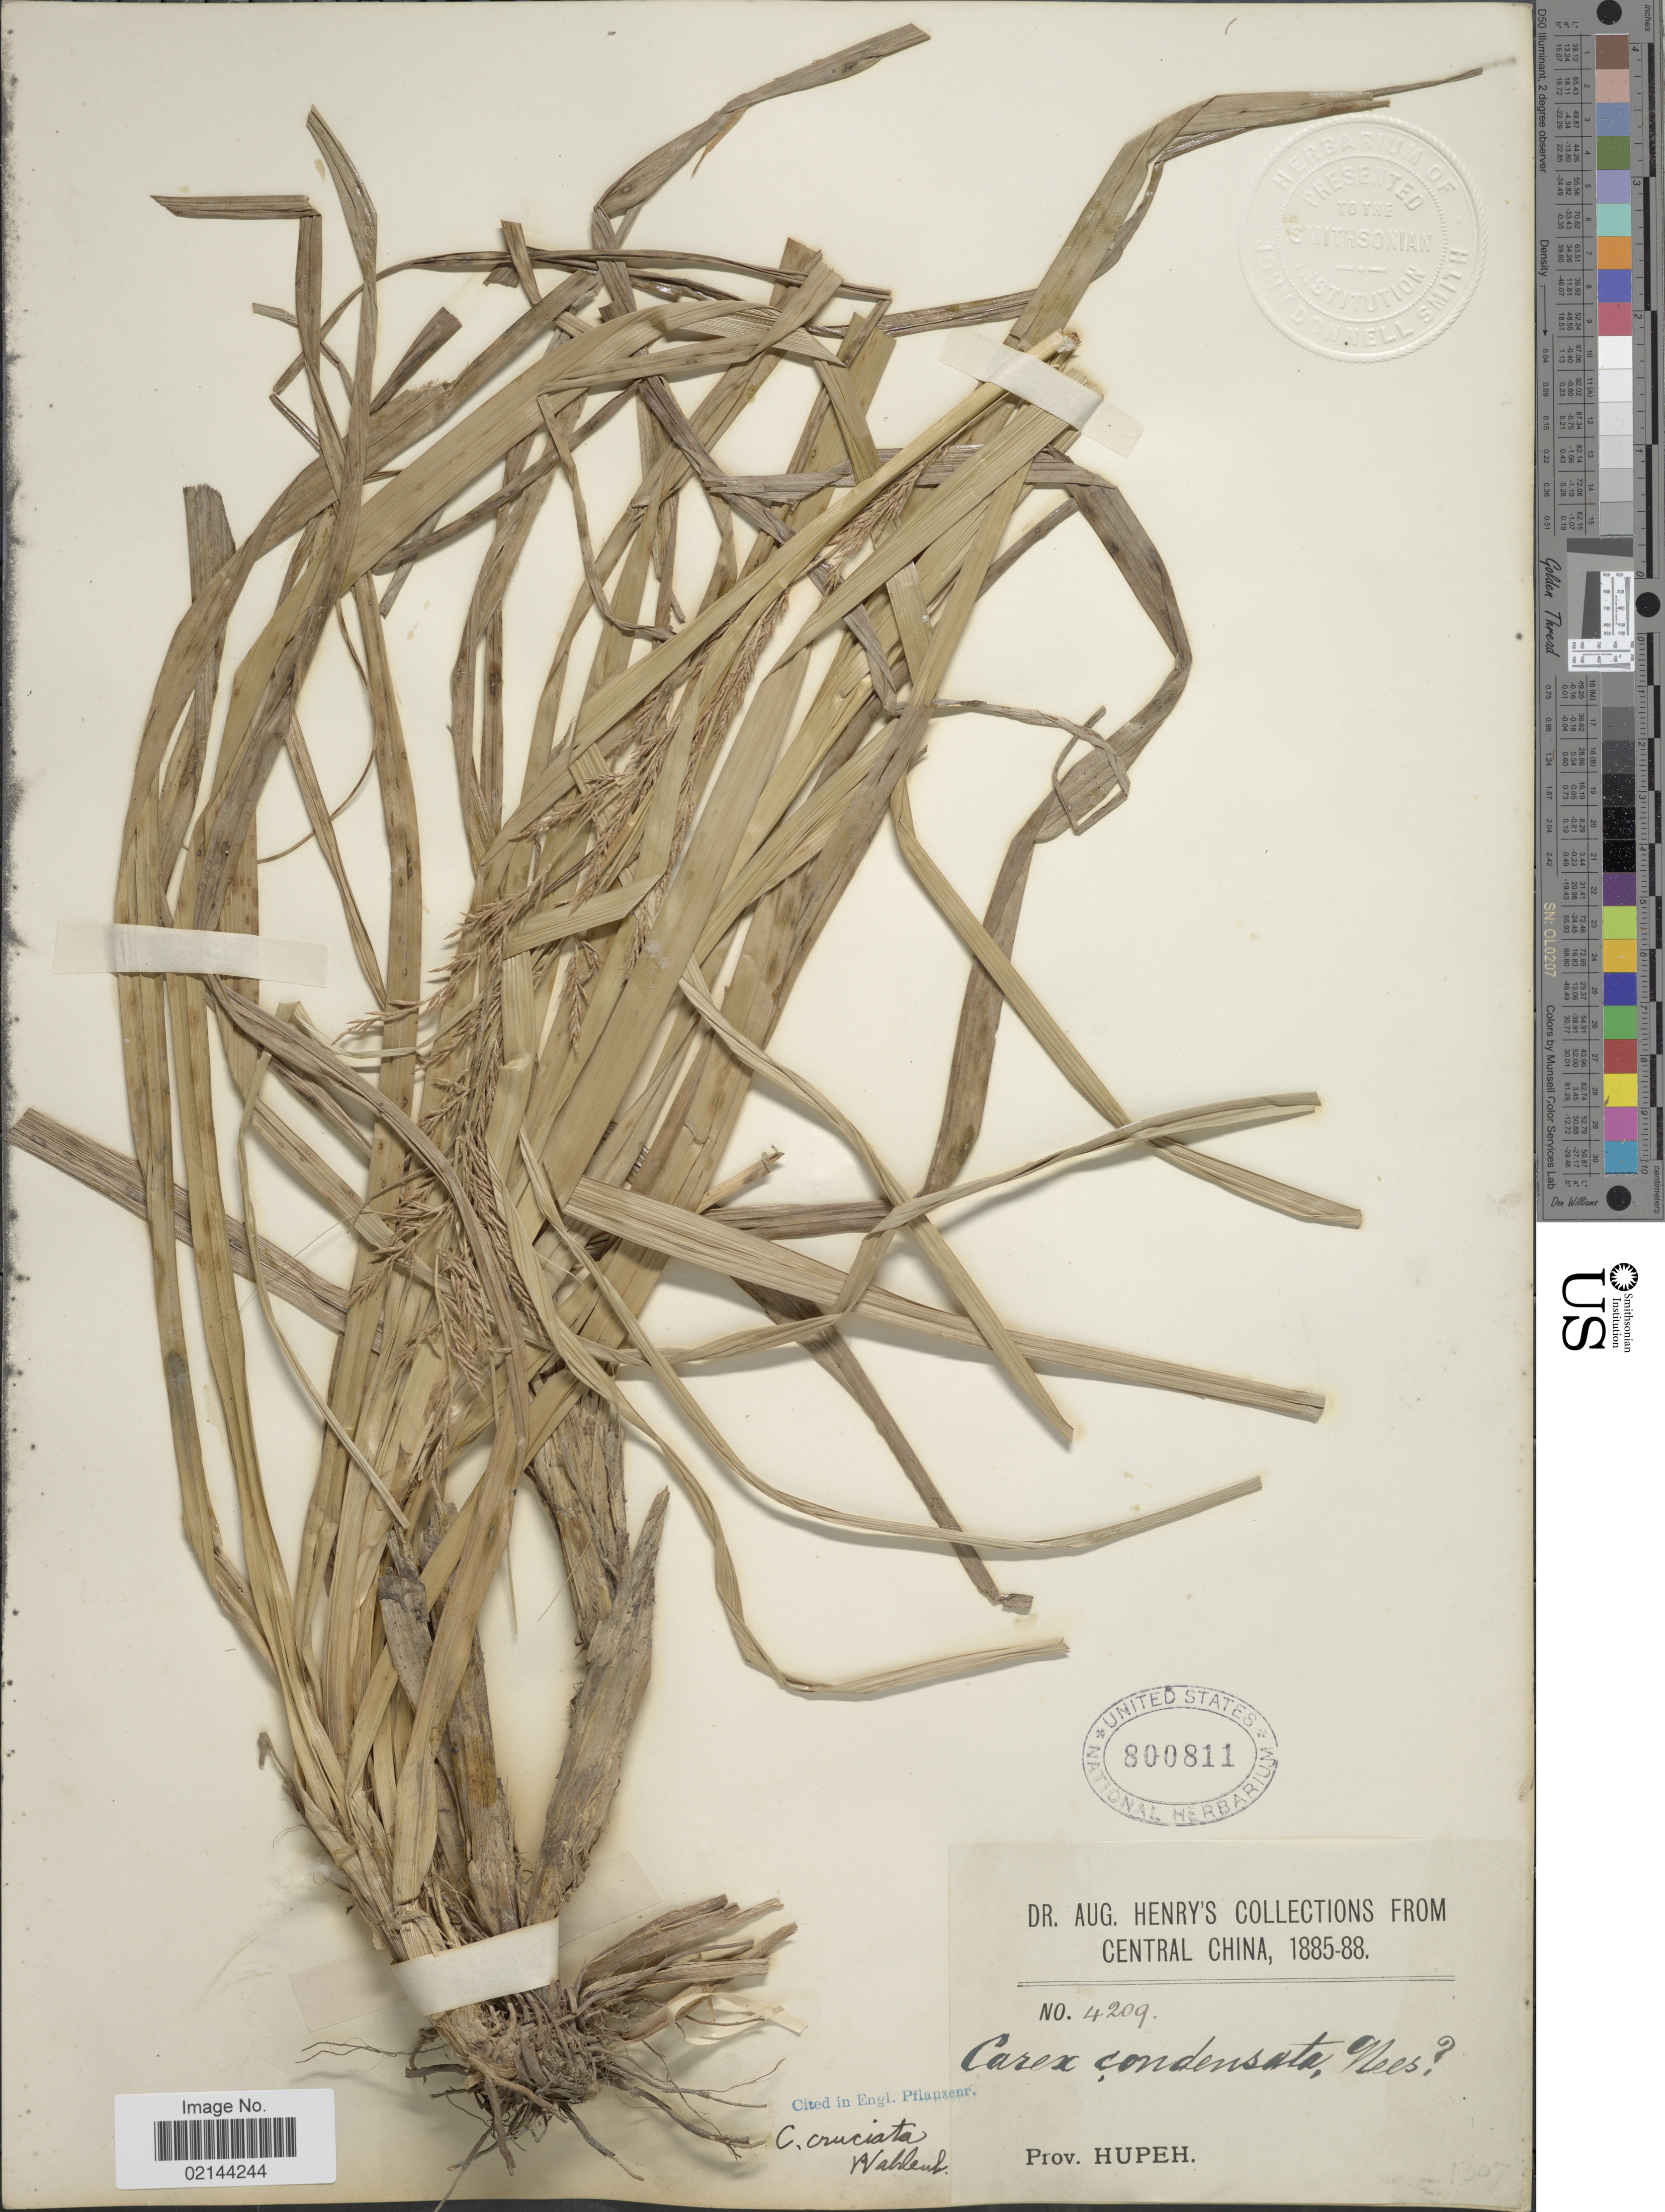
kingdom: Plantae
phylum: Tracheophyta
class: Liliopsida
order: Poales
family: Cyperaceae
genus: Carex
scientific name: Carex cruciata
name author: Wahlenb.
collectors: A. Henry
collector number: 4209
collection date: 1885/1888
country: China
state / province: Hubei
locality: Prov. Hupeh, Central China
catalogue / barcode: US 800811